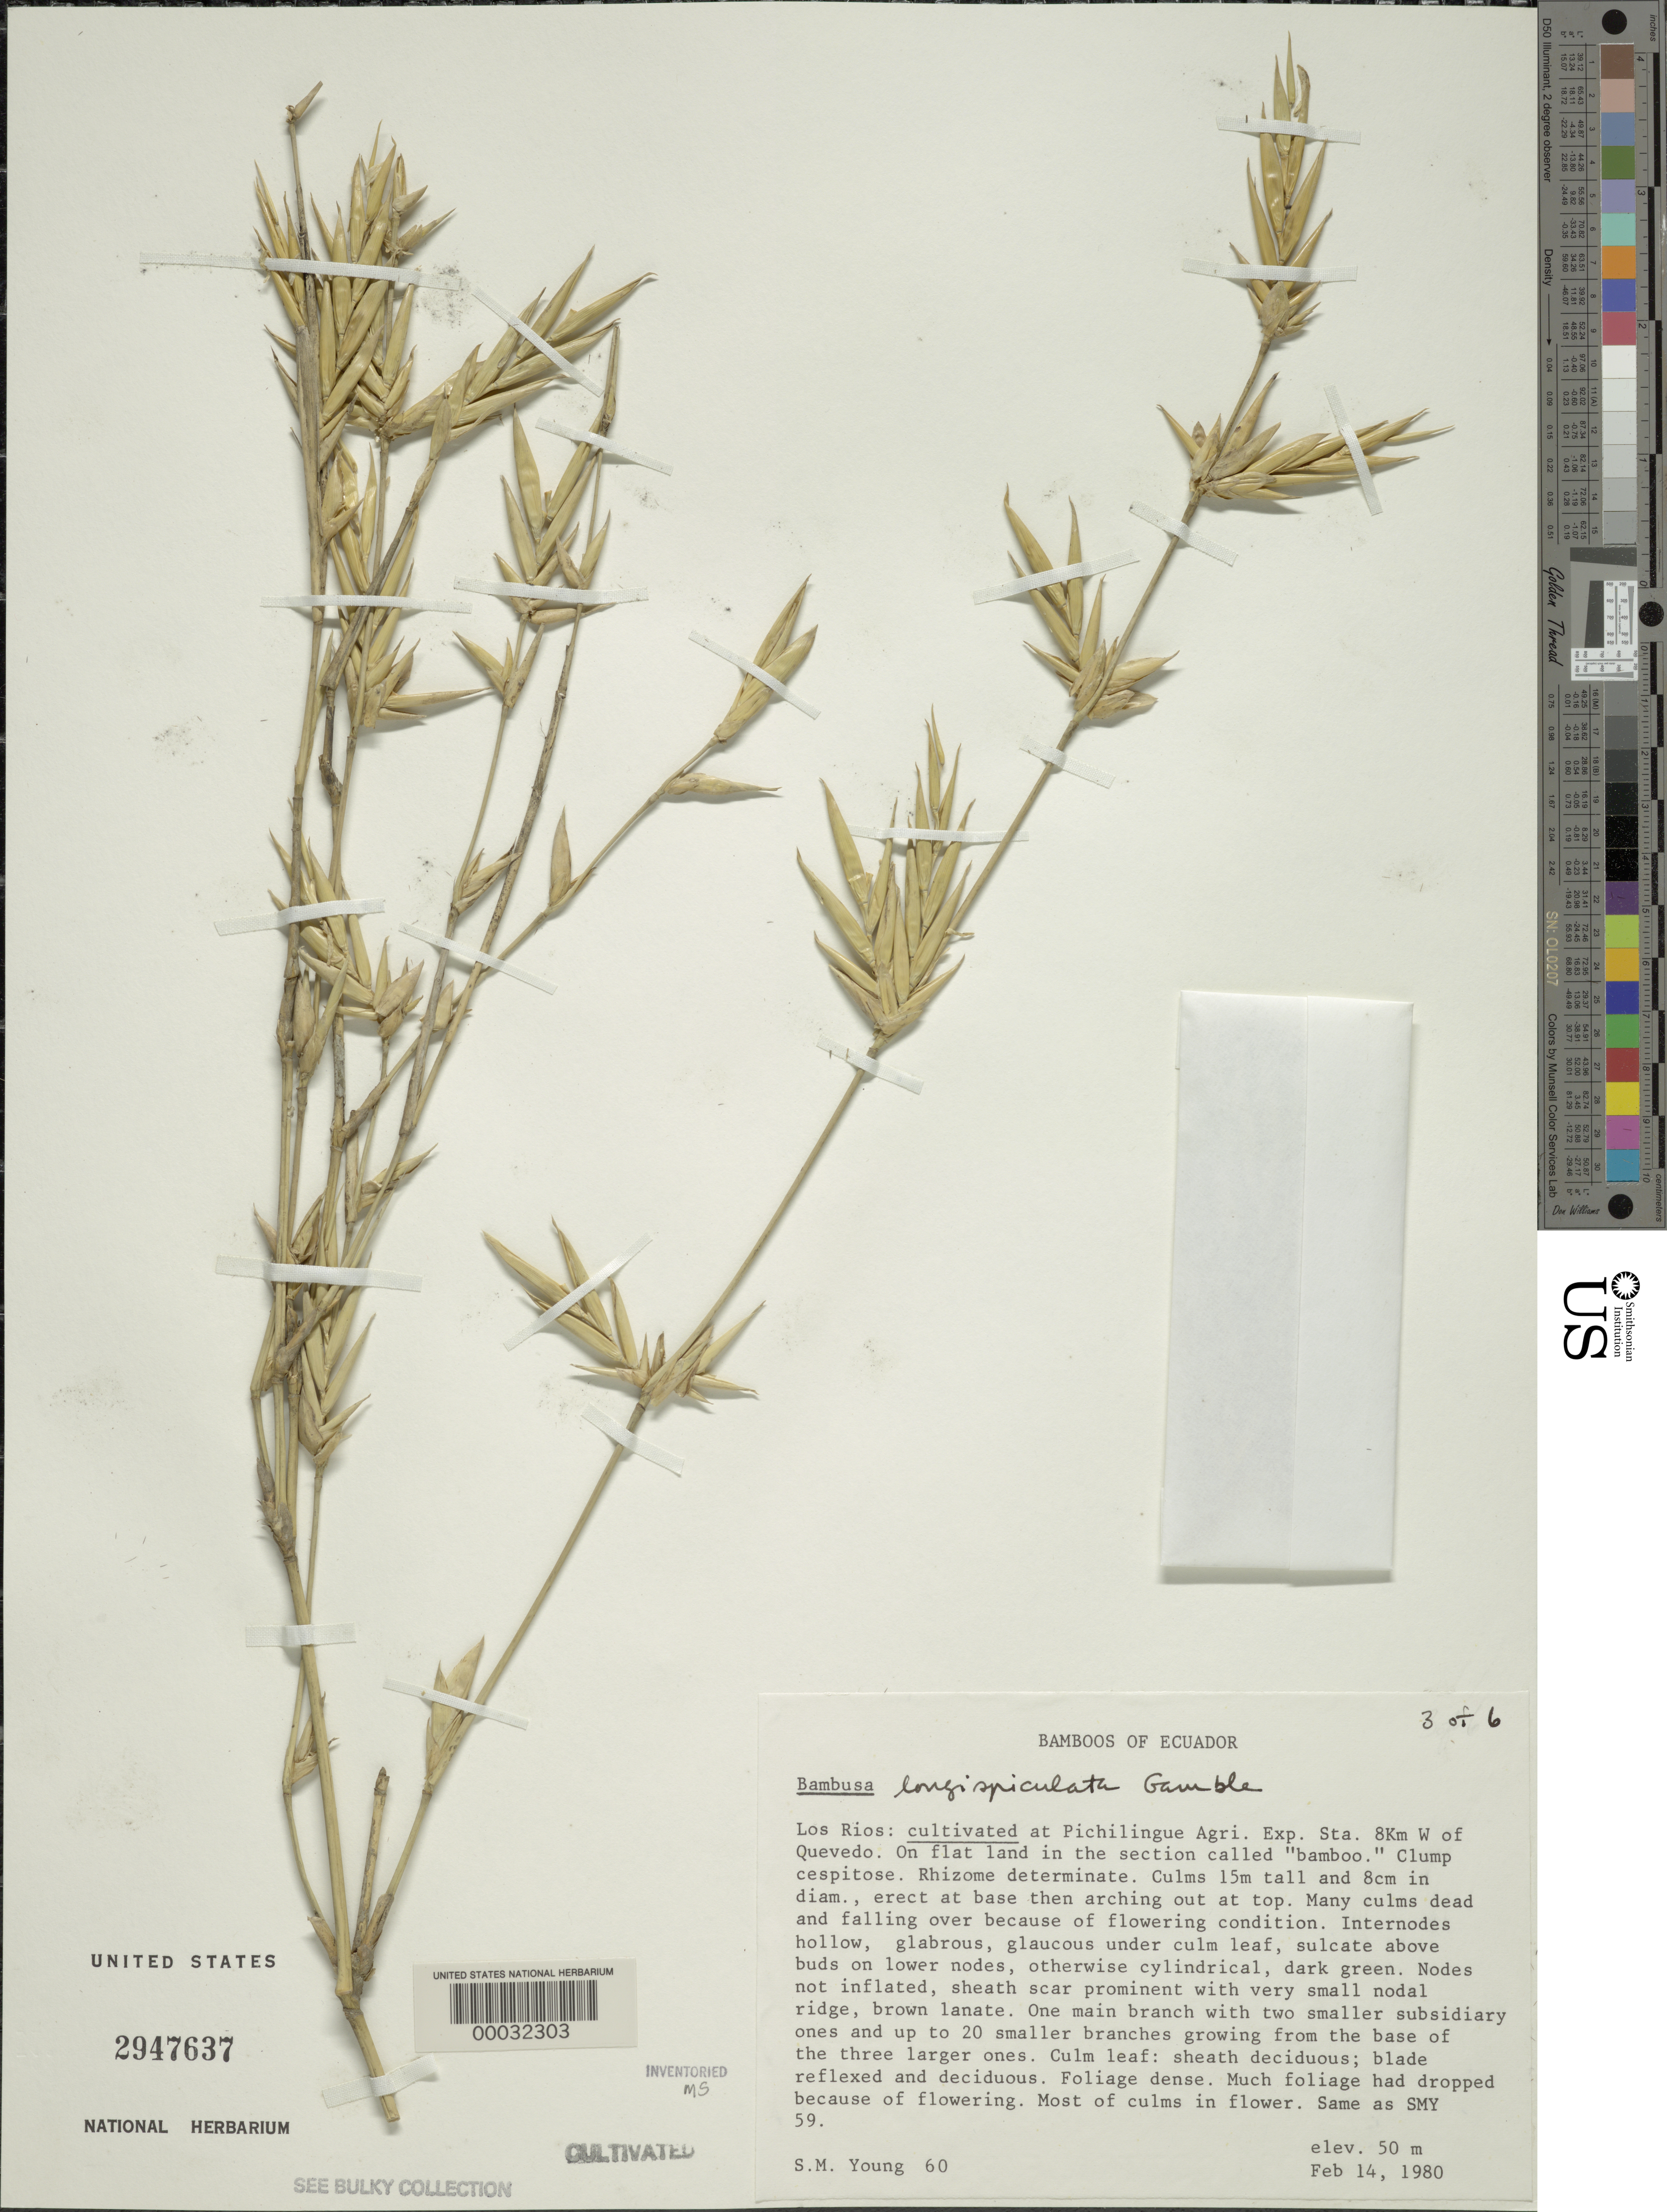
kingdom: Plantae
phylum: Tracheophyta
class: Liliopsida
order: Poales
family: Poaceae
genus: Bambusa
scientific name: Bambusa longispiculata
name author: Gamble ex Brandis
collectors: S. Young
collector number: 60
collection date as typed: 14 Feb 1980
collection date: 1980-02-14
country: Ecuador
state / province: Los Ríos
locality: Pichilingue agricultural Experimentalal station-Quevedo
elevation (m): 50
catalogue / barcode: US 2947637